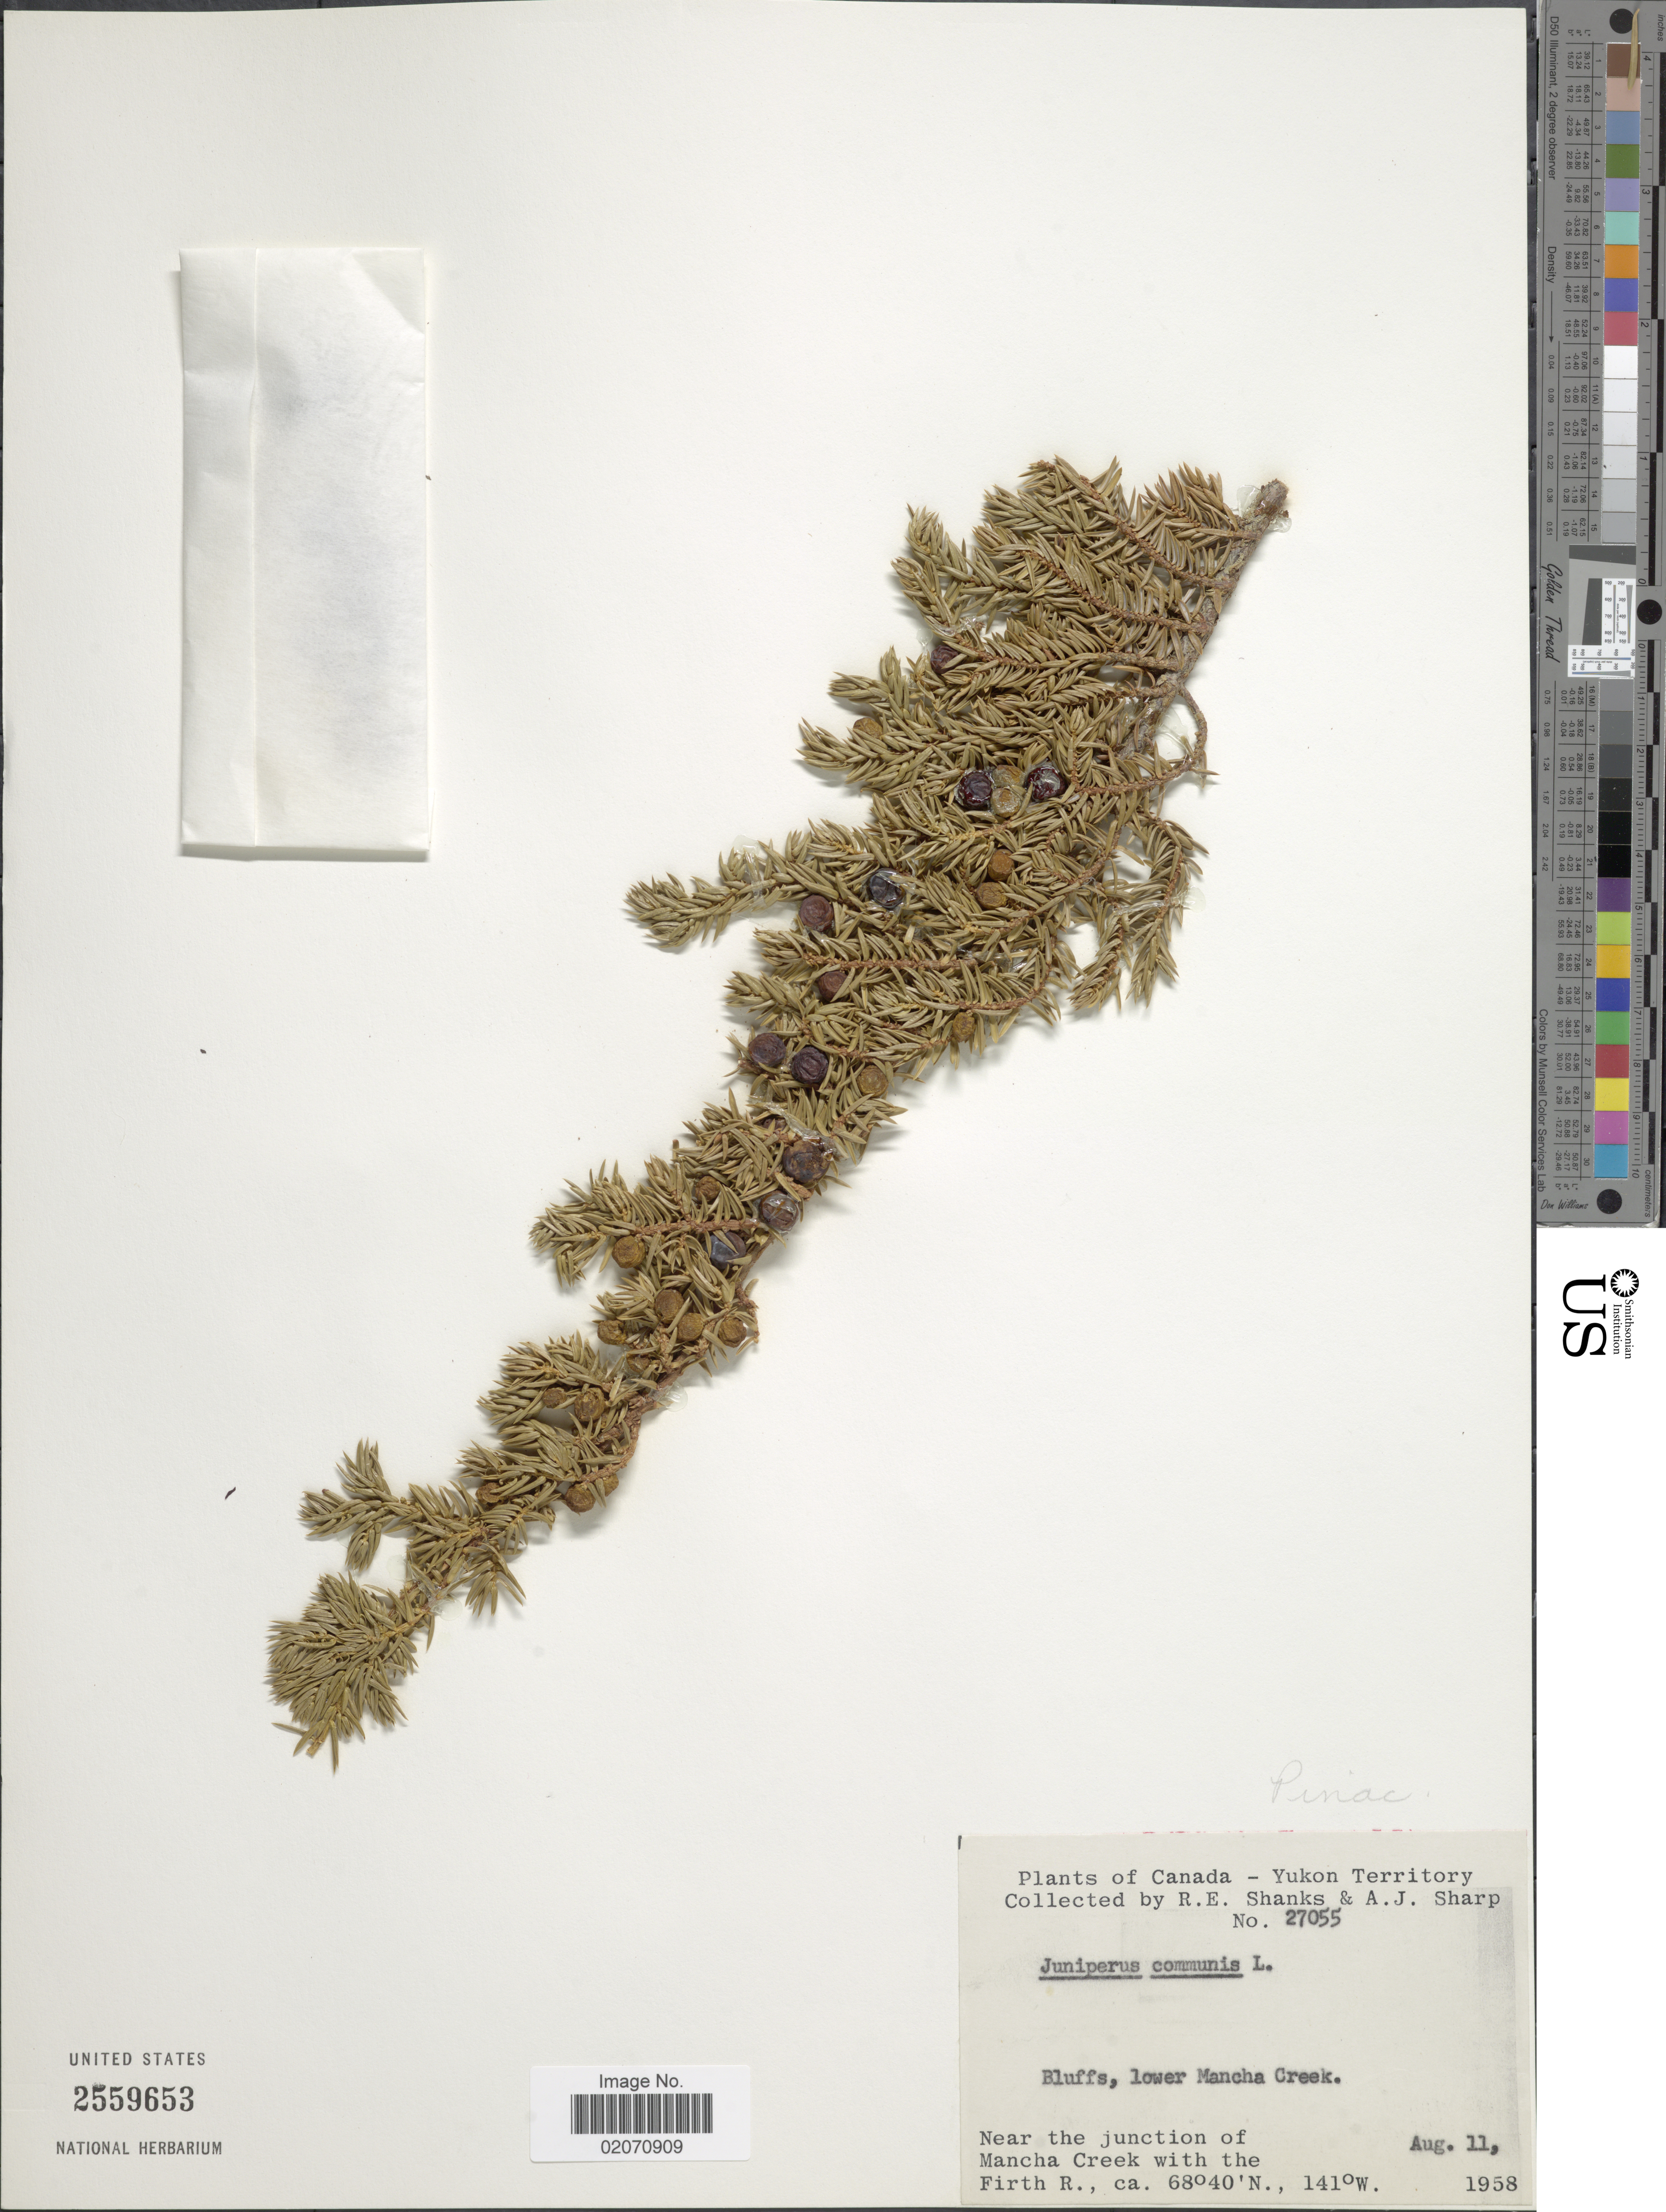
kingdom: Plantae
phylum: Tracheophyta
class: Pinopsida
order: Pinales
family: Cupressaceae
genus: Juniperus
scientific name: Juniperus communis subsp. nana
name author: (Willd.) Syme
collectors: R. Shanks & A. J. Sharp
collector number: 27055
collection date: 1958-08-11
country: Canada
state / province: Yukon Territory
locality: Near the junction of Mancha Creek with the Firth R.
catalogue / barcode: US 2559653